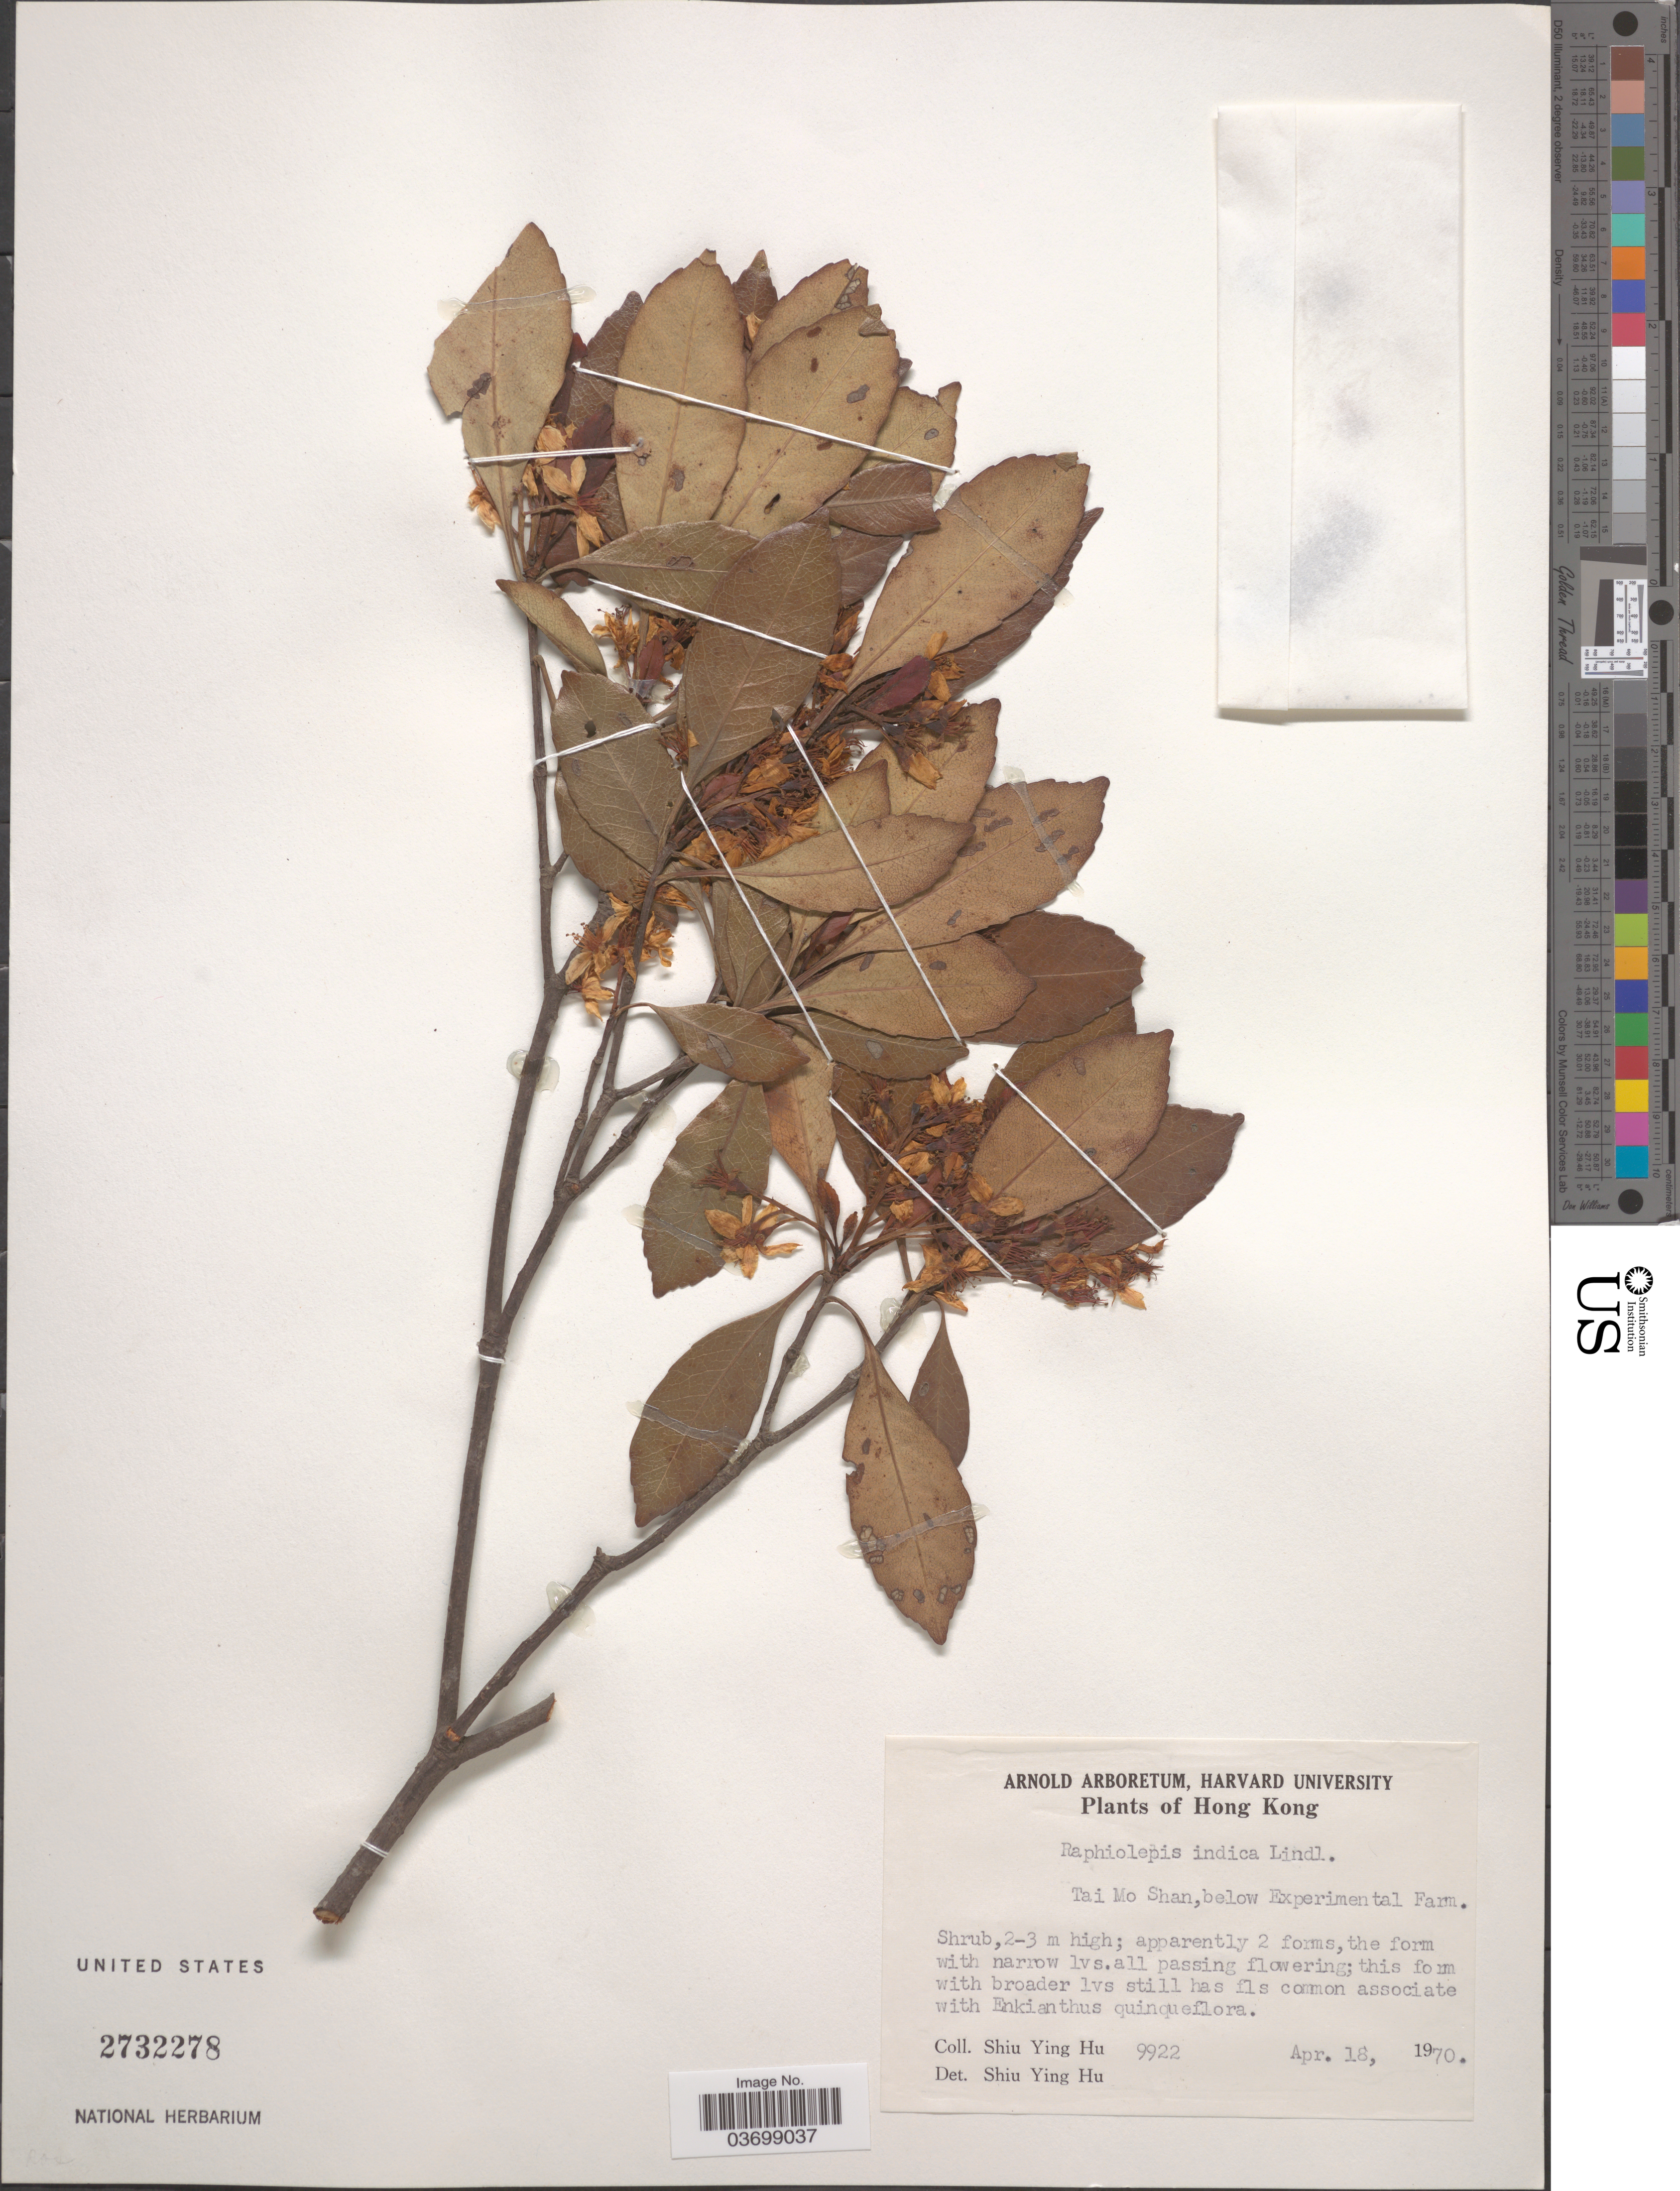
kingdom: Plantae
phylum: Tracheophyta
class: Magnoliopsida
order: Rosales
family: Rosaceae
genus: Rhaphiolepis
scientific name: Rhaphiolepis indica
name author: (L.) Lindl.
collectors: S. Y. Hu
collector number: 9922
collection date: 1970-08-18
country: China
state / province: Hong Kong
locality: Tai Mo Shan,below Experimental Farm.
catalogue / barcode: US 2732278